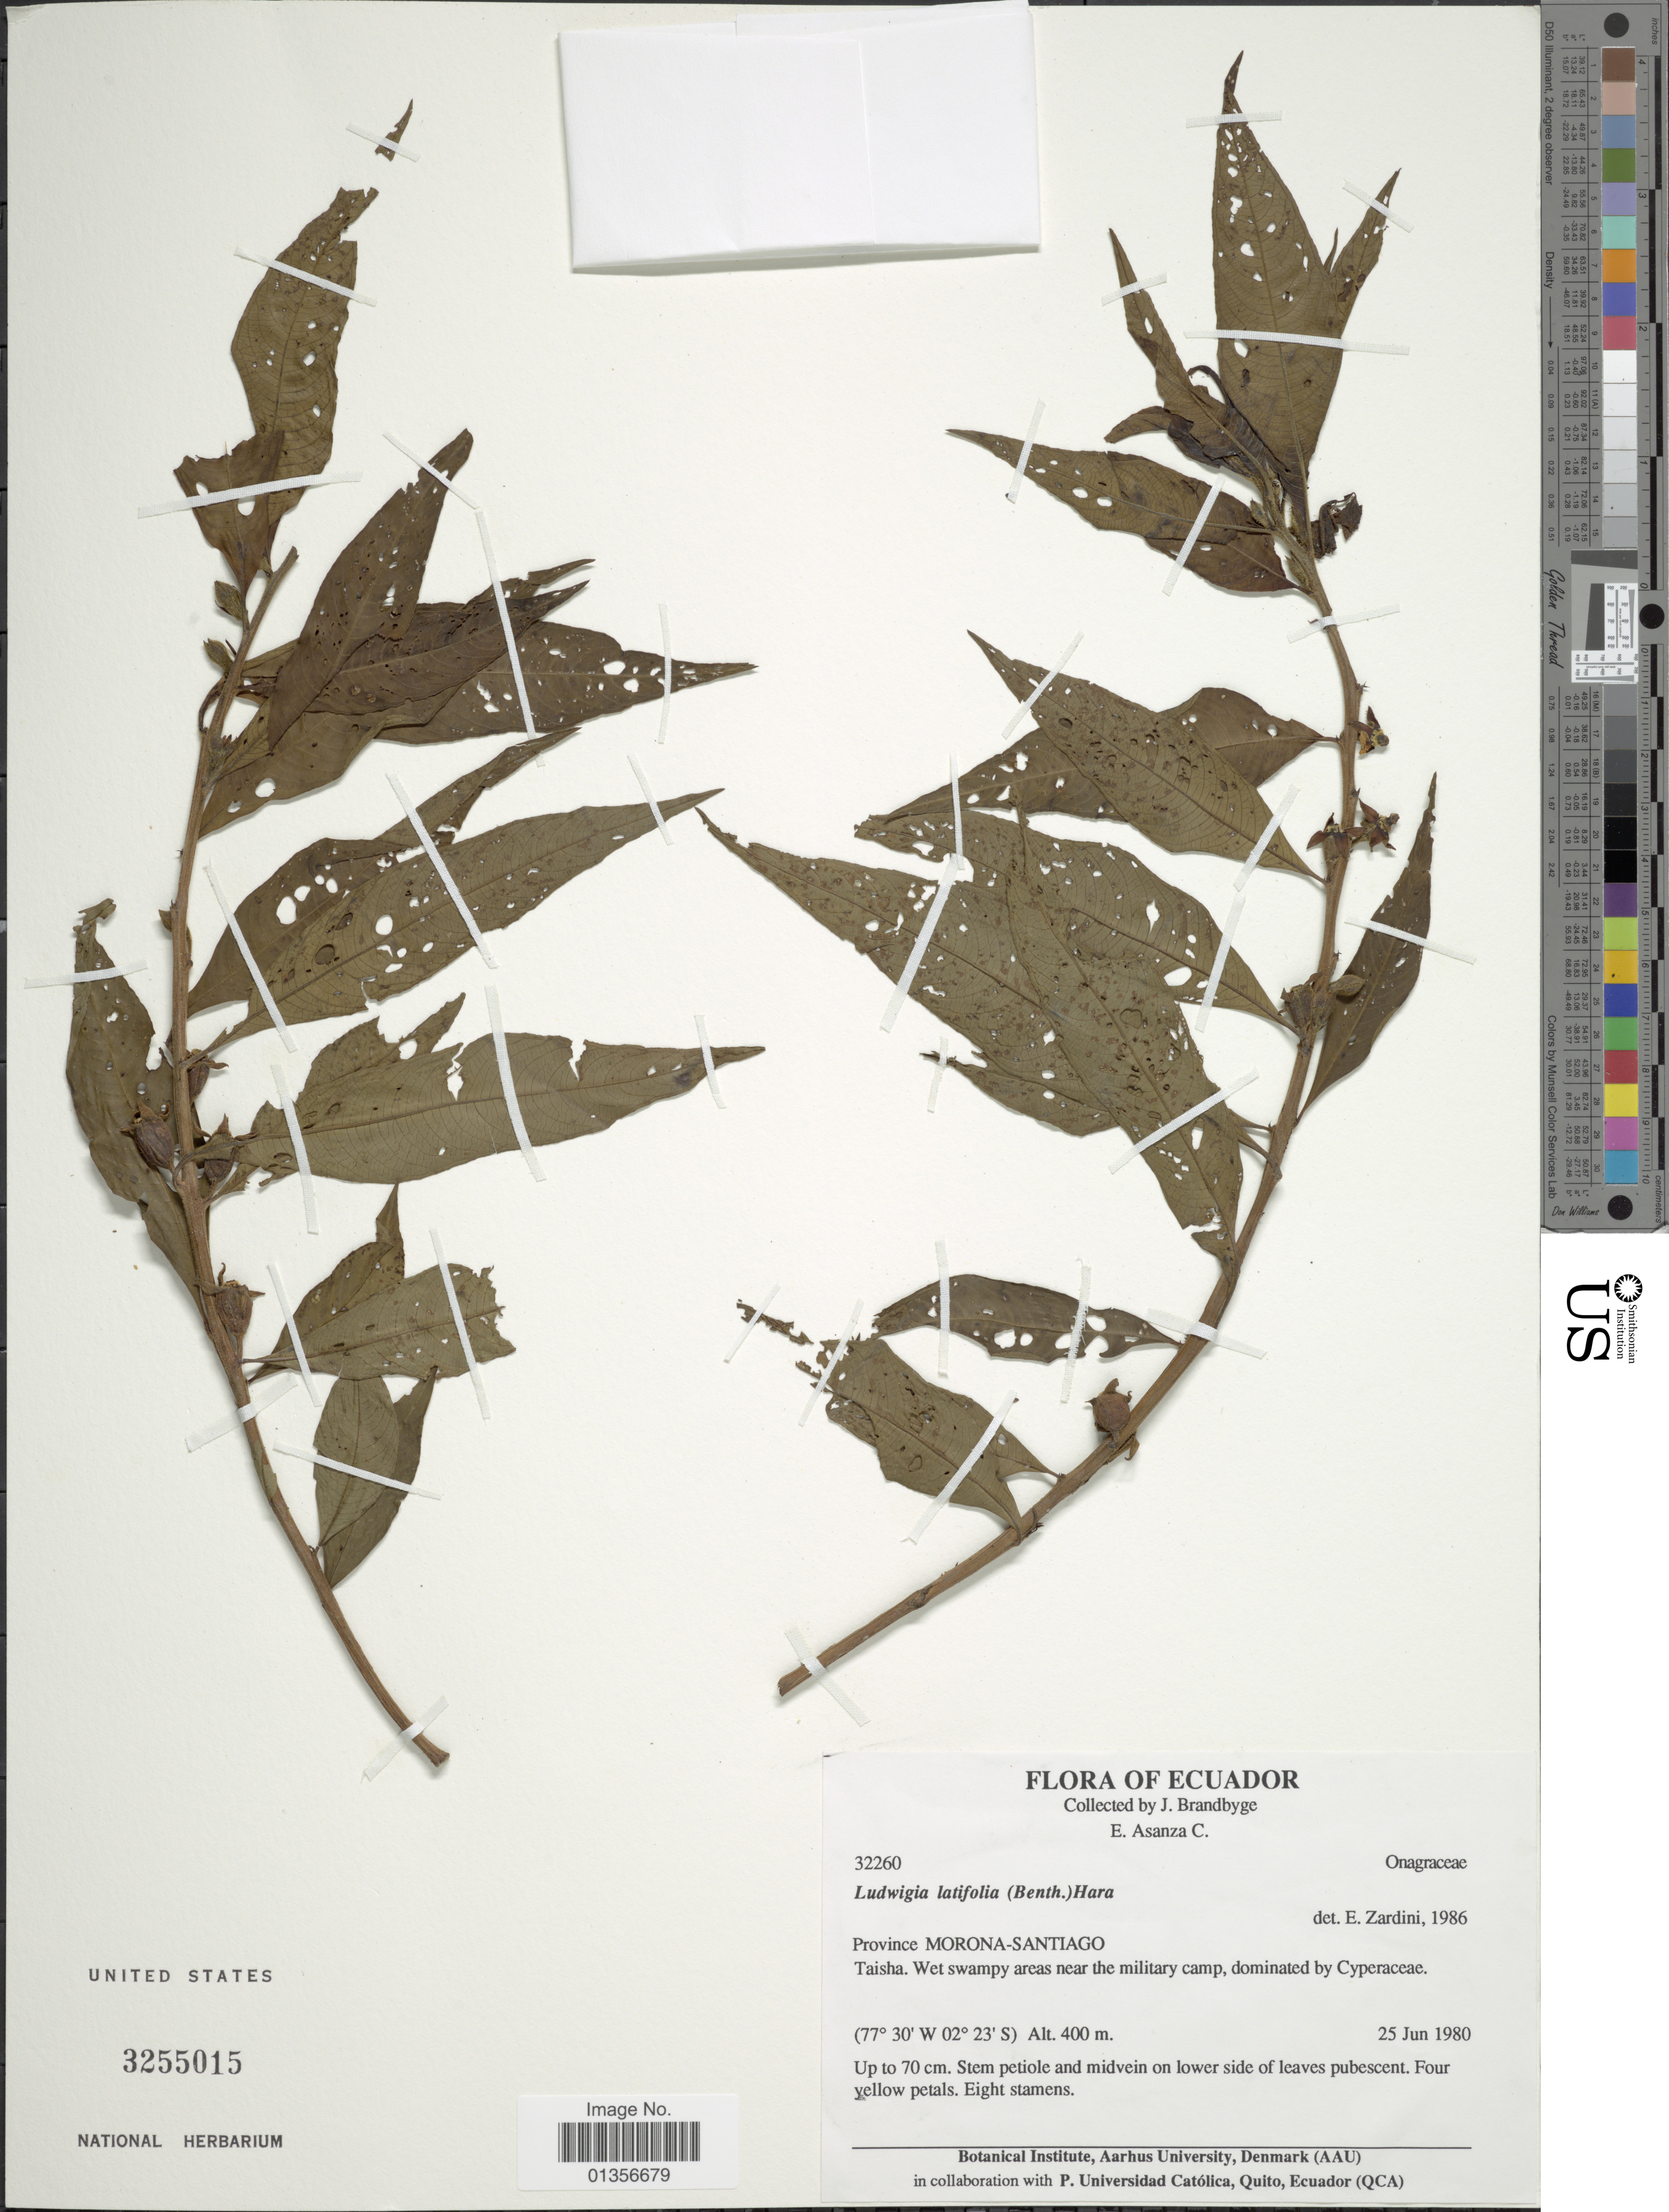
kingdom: Plantae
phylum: Tracheophyta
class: Magnoliopsida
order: Myrtales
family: Onagraceae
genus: Ludwigia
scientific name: Ludwigia latifolia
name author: (Benth.) H. Hara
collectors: J. Brandbyge & E. Asanza C.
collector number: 32260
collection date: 1980-06-25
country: Ecuador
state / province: Morona-Santiago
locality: Taisha. Wet swampy areas near the military camp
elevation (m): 400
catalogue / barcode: US 3255015